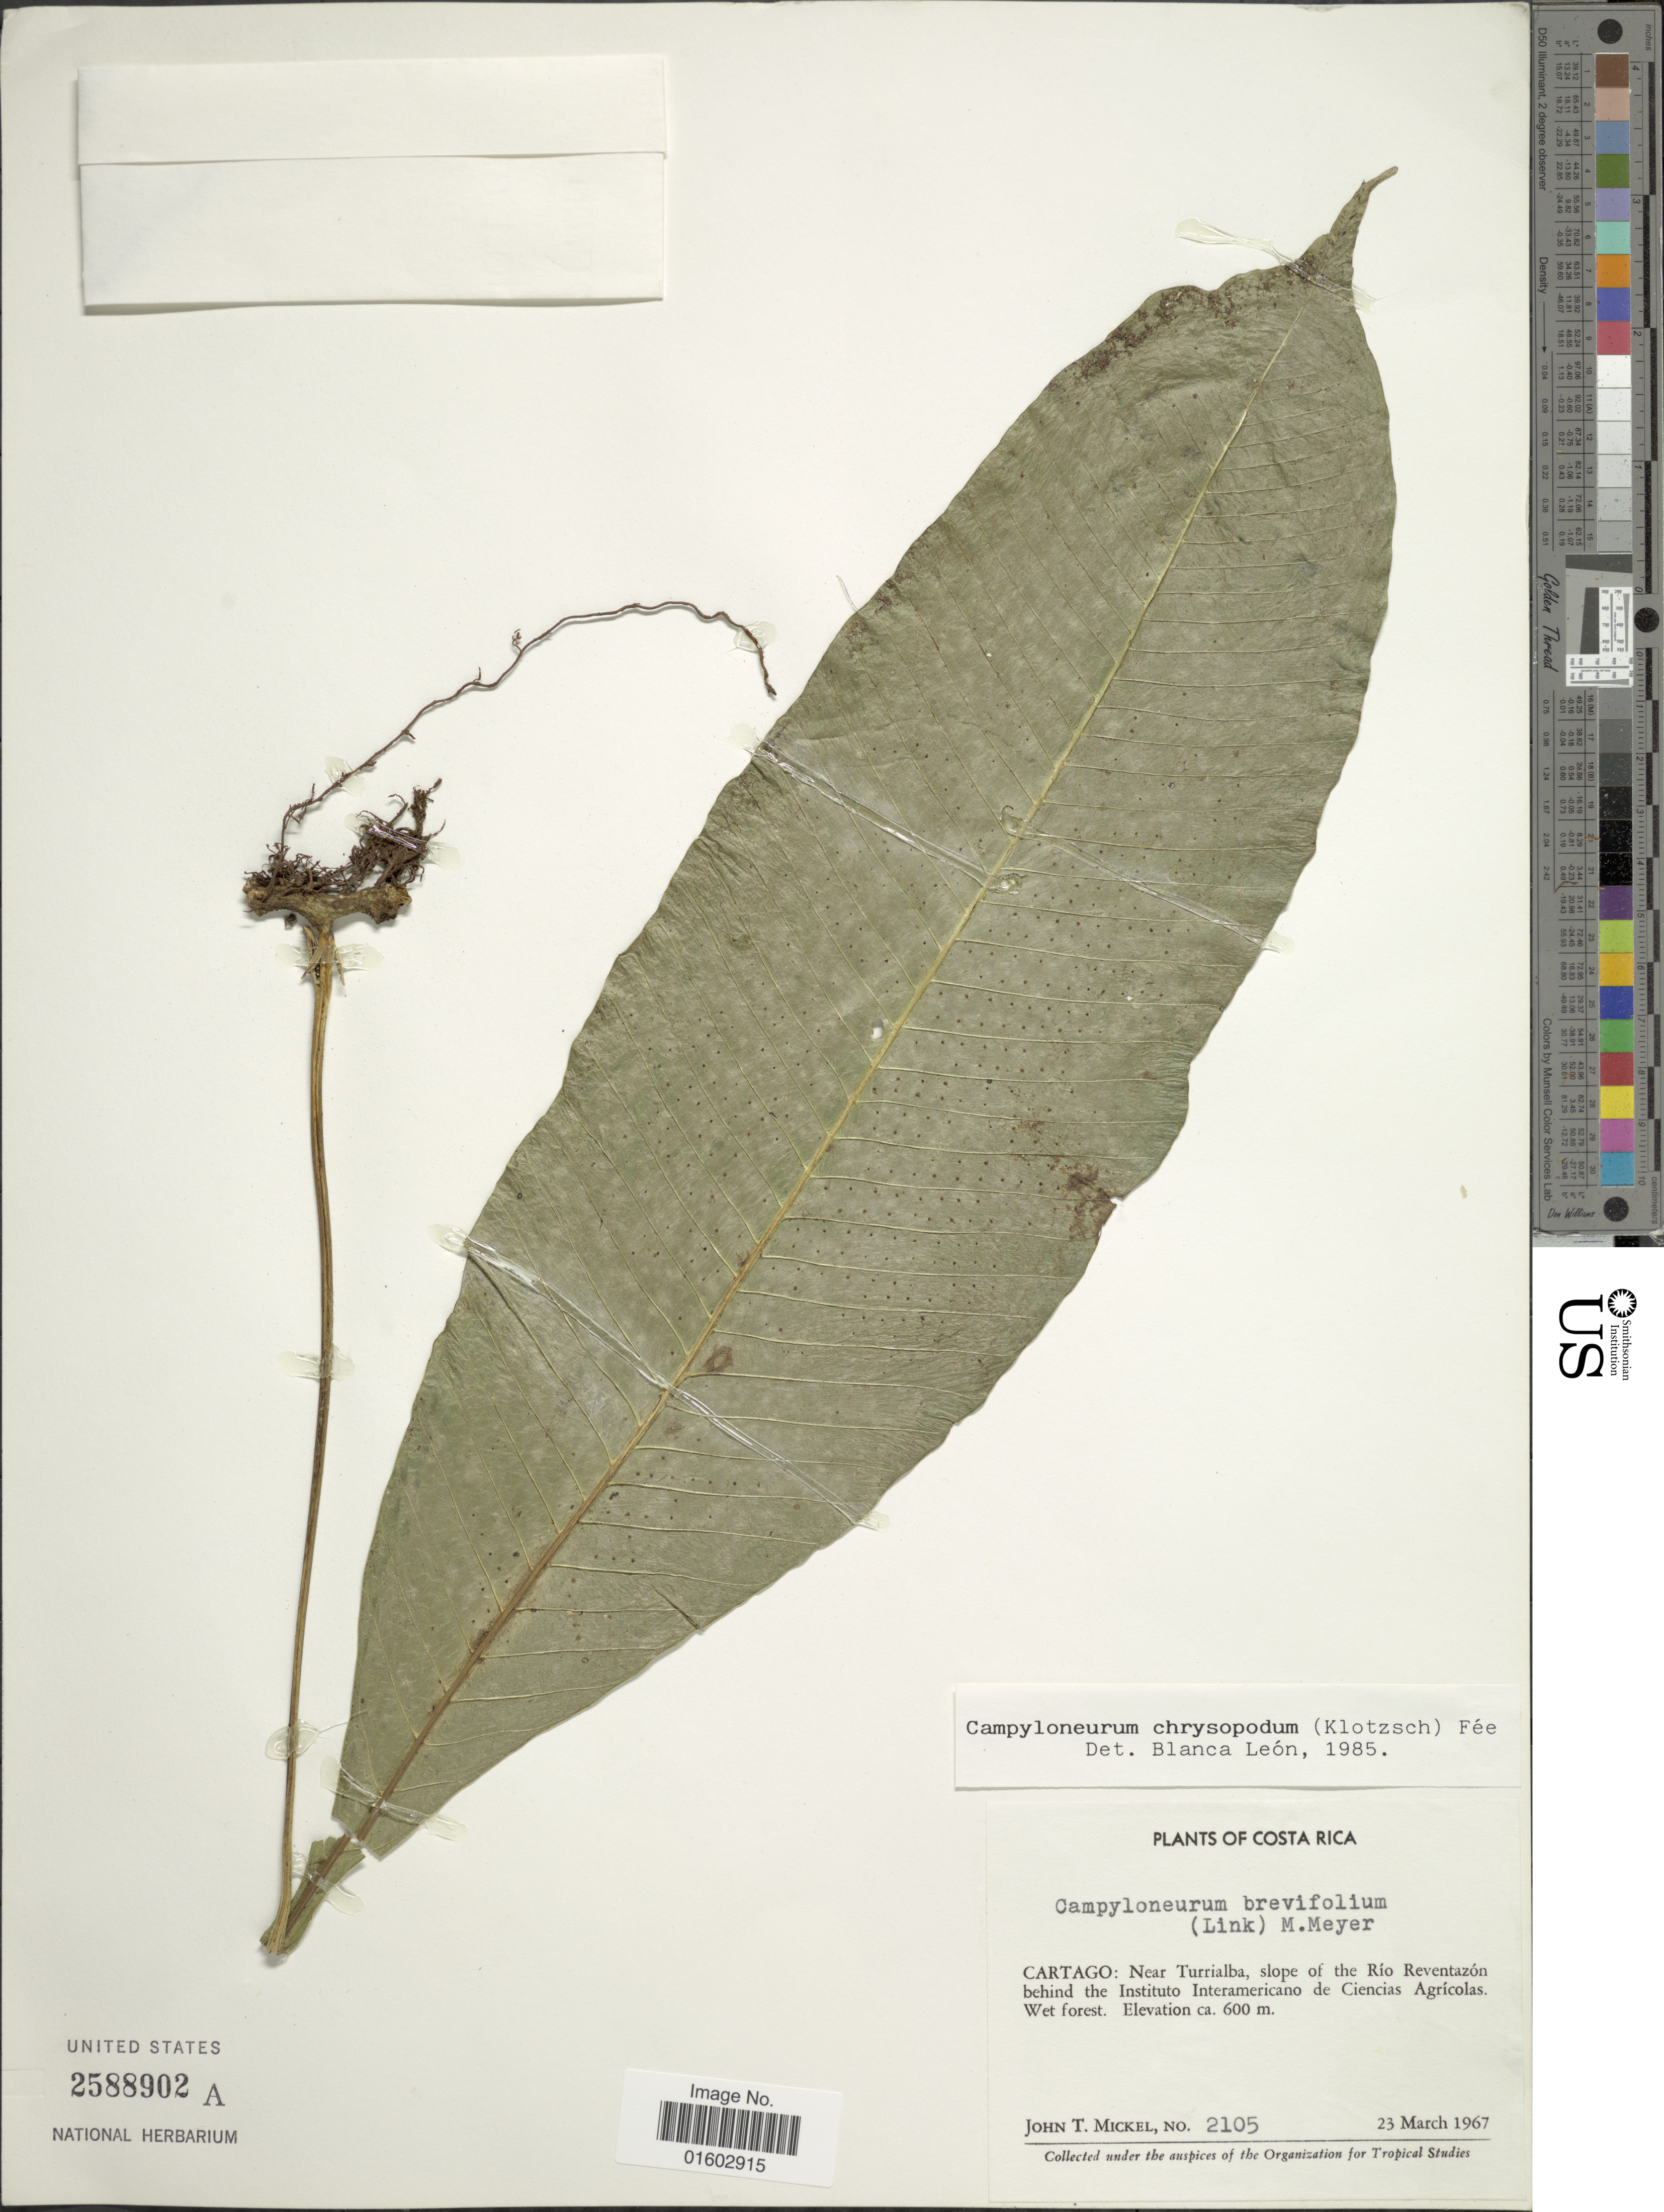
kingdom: Plantae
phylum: Tracheophyta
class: Polypodiopsida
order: Polypodiales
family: Polypodiaceae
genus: Campyloneurum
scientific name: Campyloneurum coarctatum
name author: (Kunze) Fée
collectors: J. T. Mickel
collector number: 2105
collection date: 1967-03-23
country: Costa Rica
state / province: Cartago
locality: Near Turrialba, slope of the Rio Reventazon behind the Istituto Interamericano de Ciencias Agricolas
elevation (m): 600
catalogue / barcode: US 2588902A